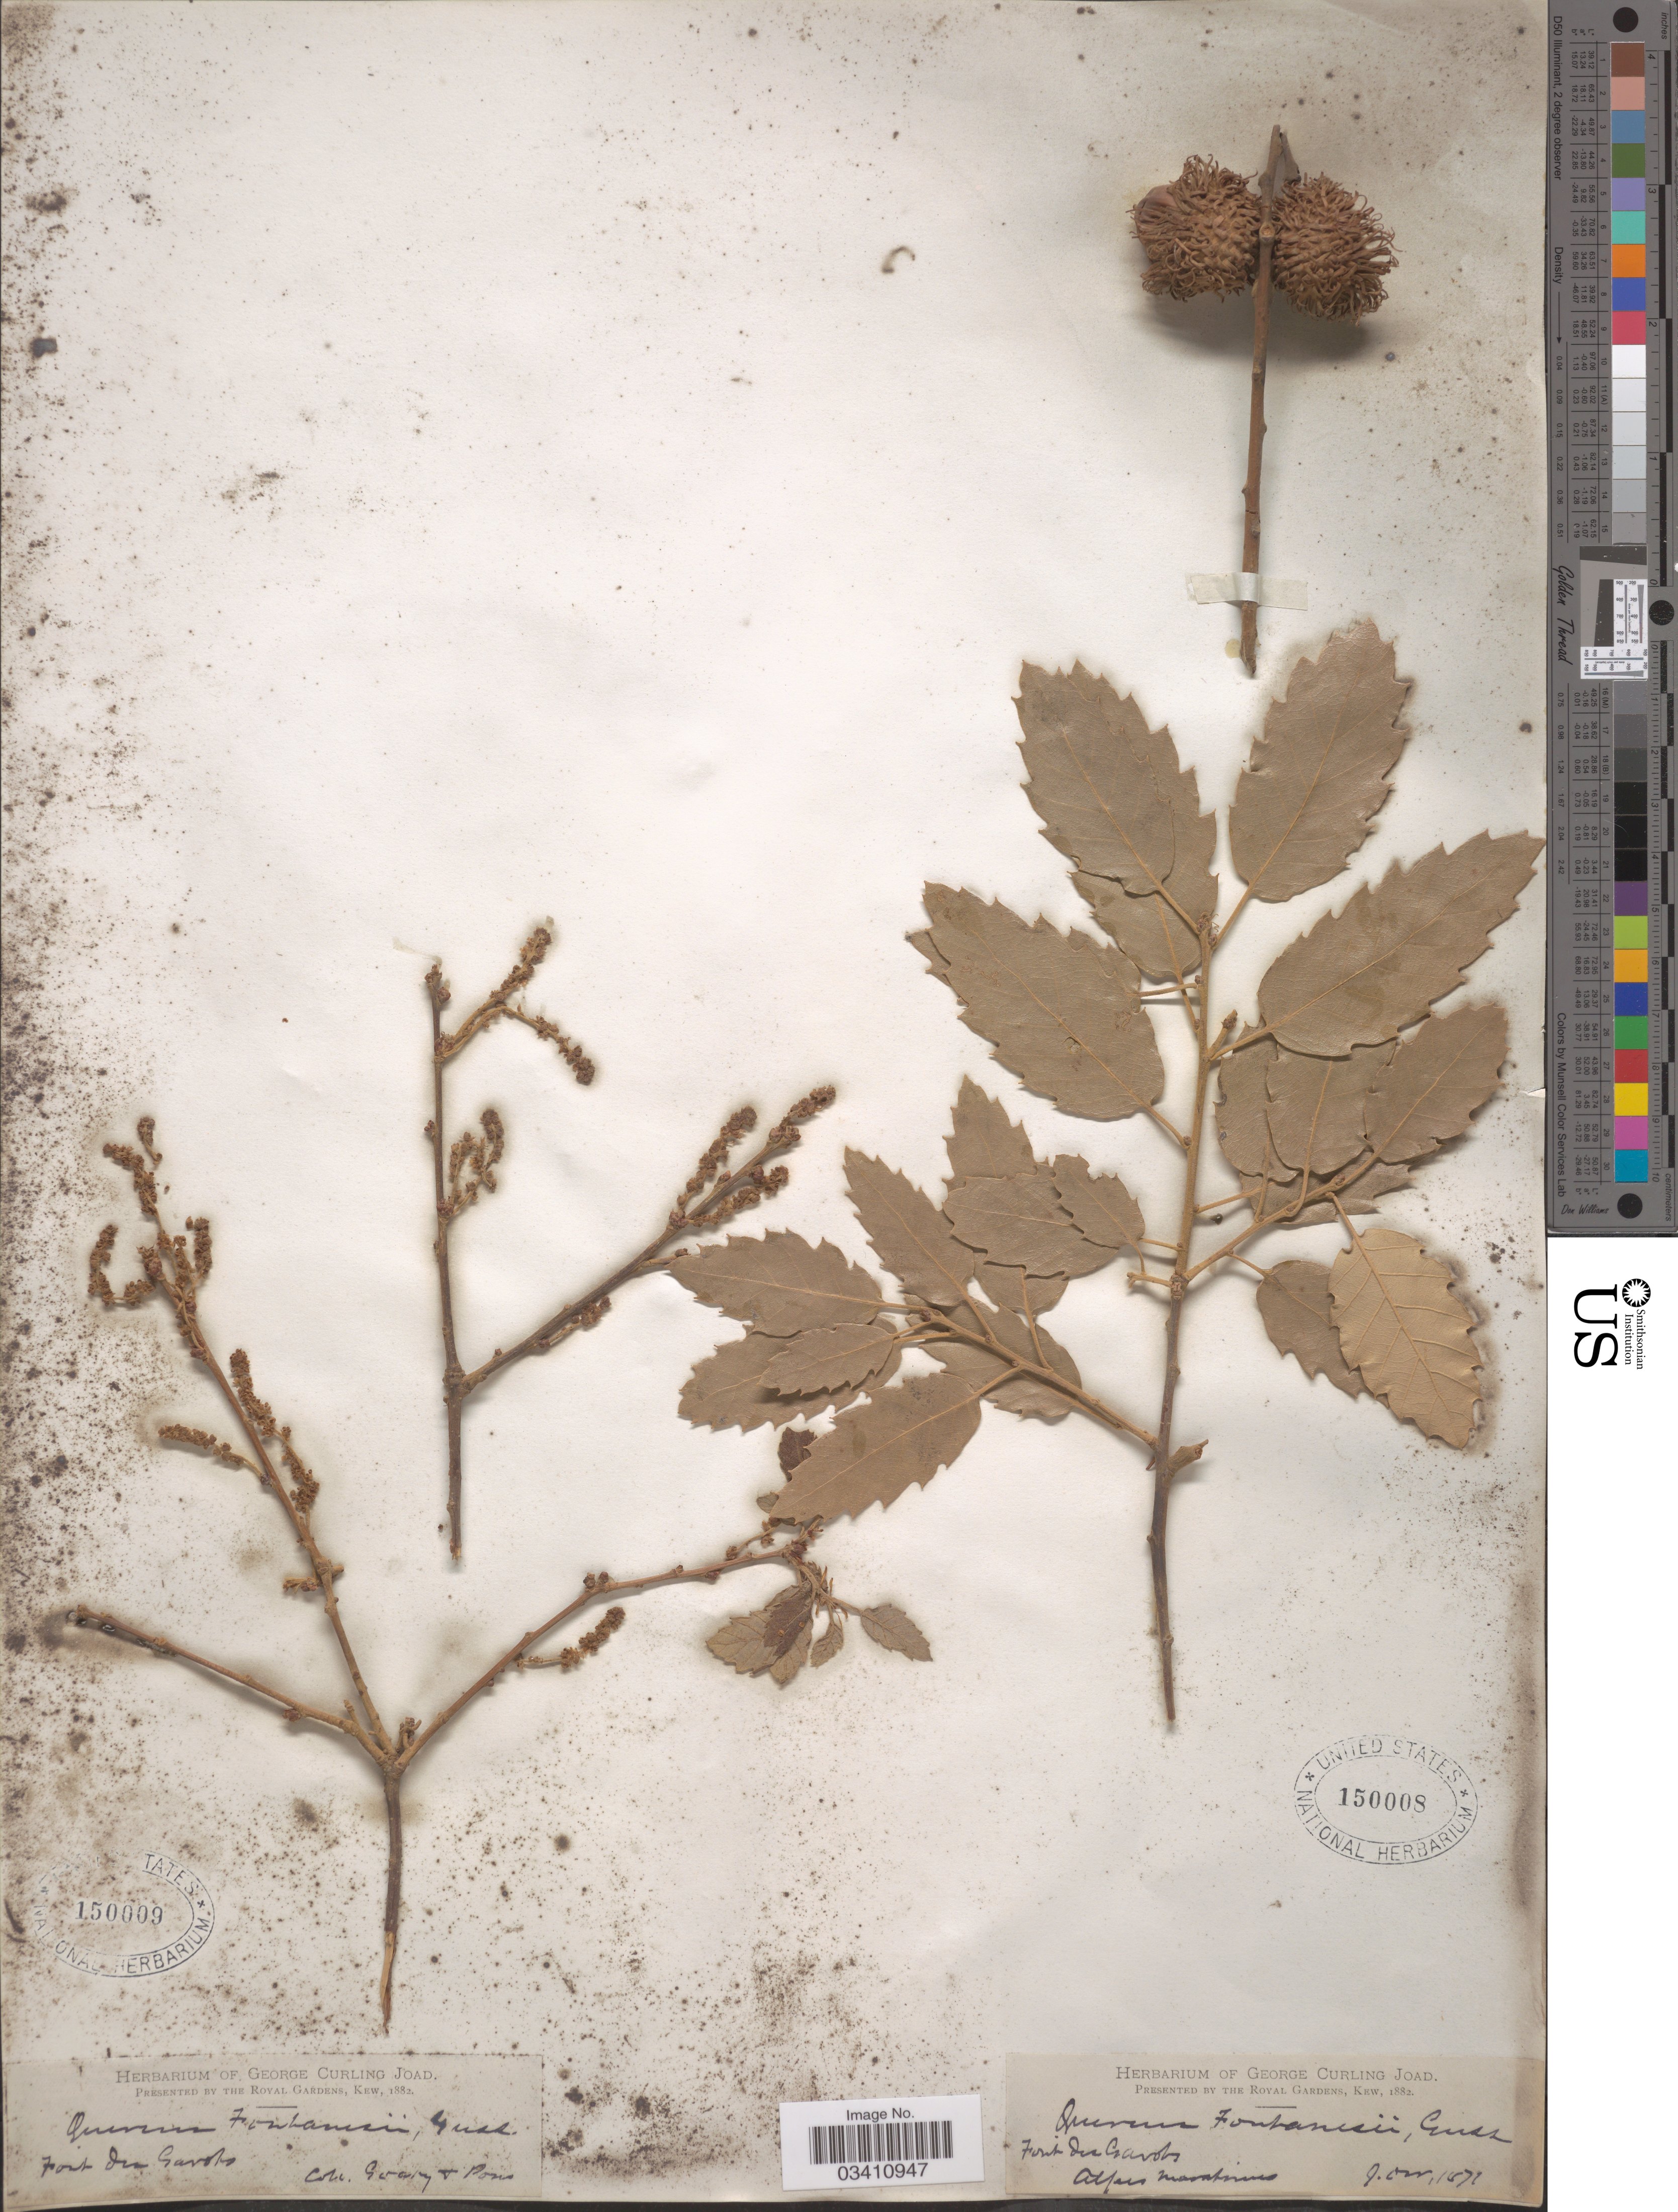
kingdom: Plantae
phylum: Tracheophyta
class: Magnoliopsida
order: Fagales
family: Fagaceae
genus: Quercus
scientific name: Quercus x fontanesii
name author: Gussone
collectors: Collector illegible & Pons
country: France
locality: Fort des Gardes. [interpreted] Alpes Maritimes.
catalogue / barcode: US 150009